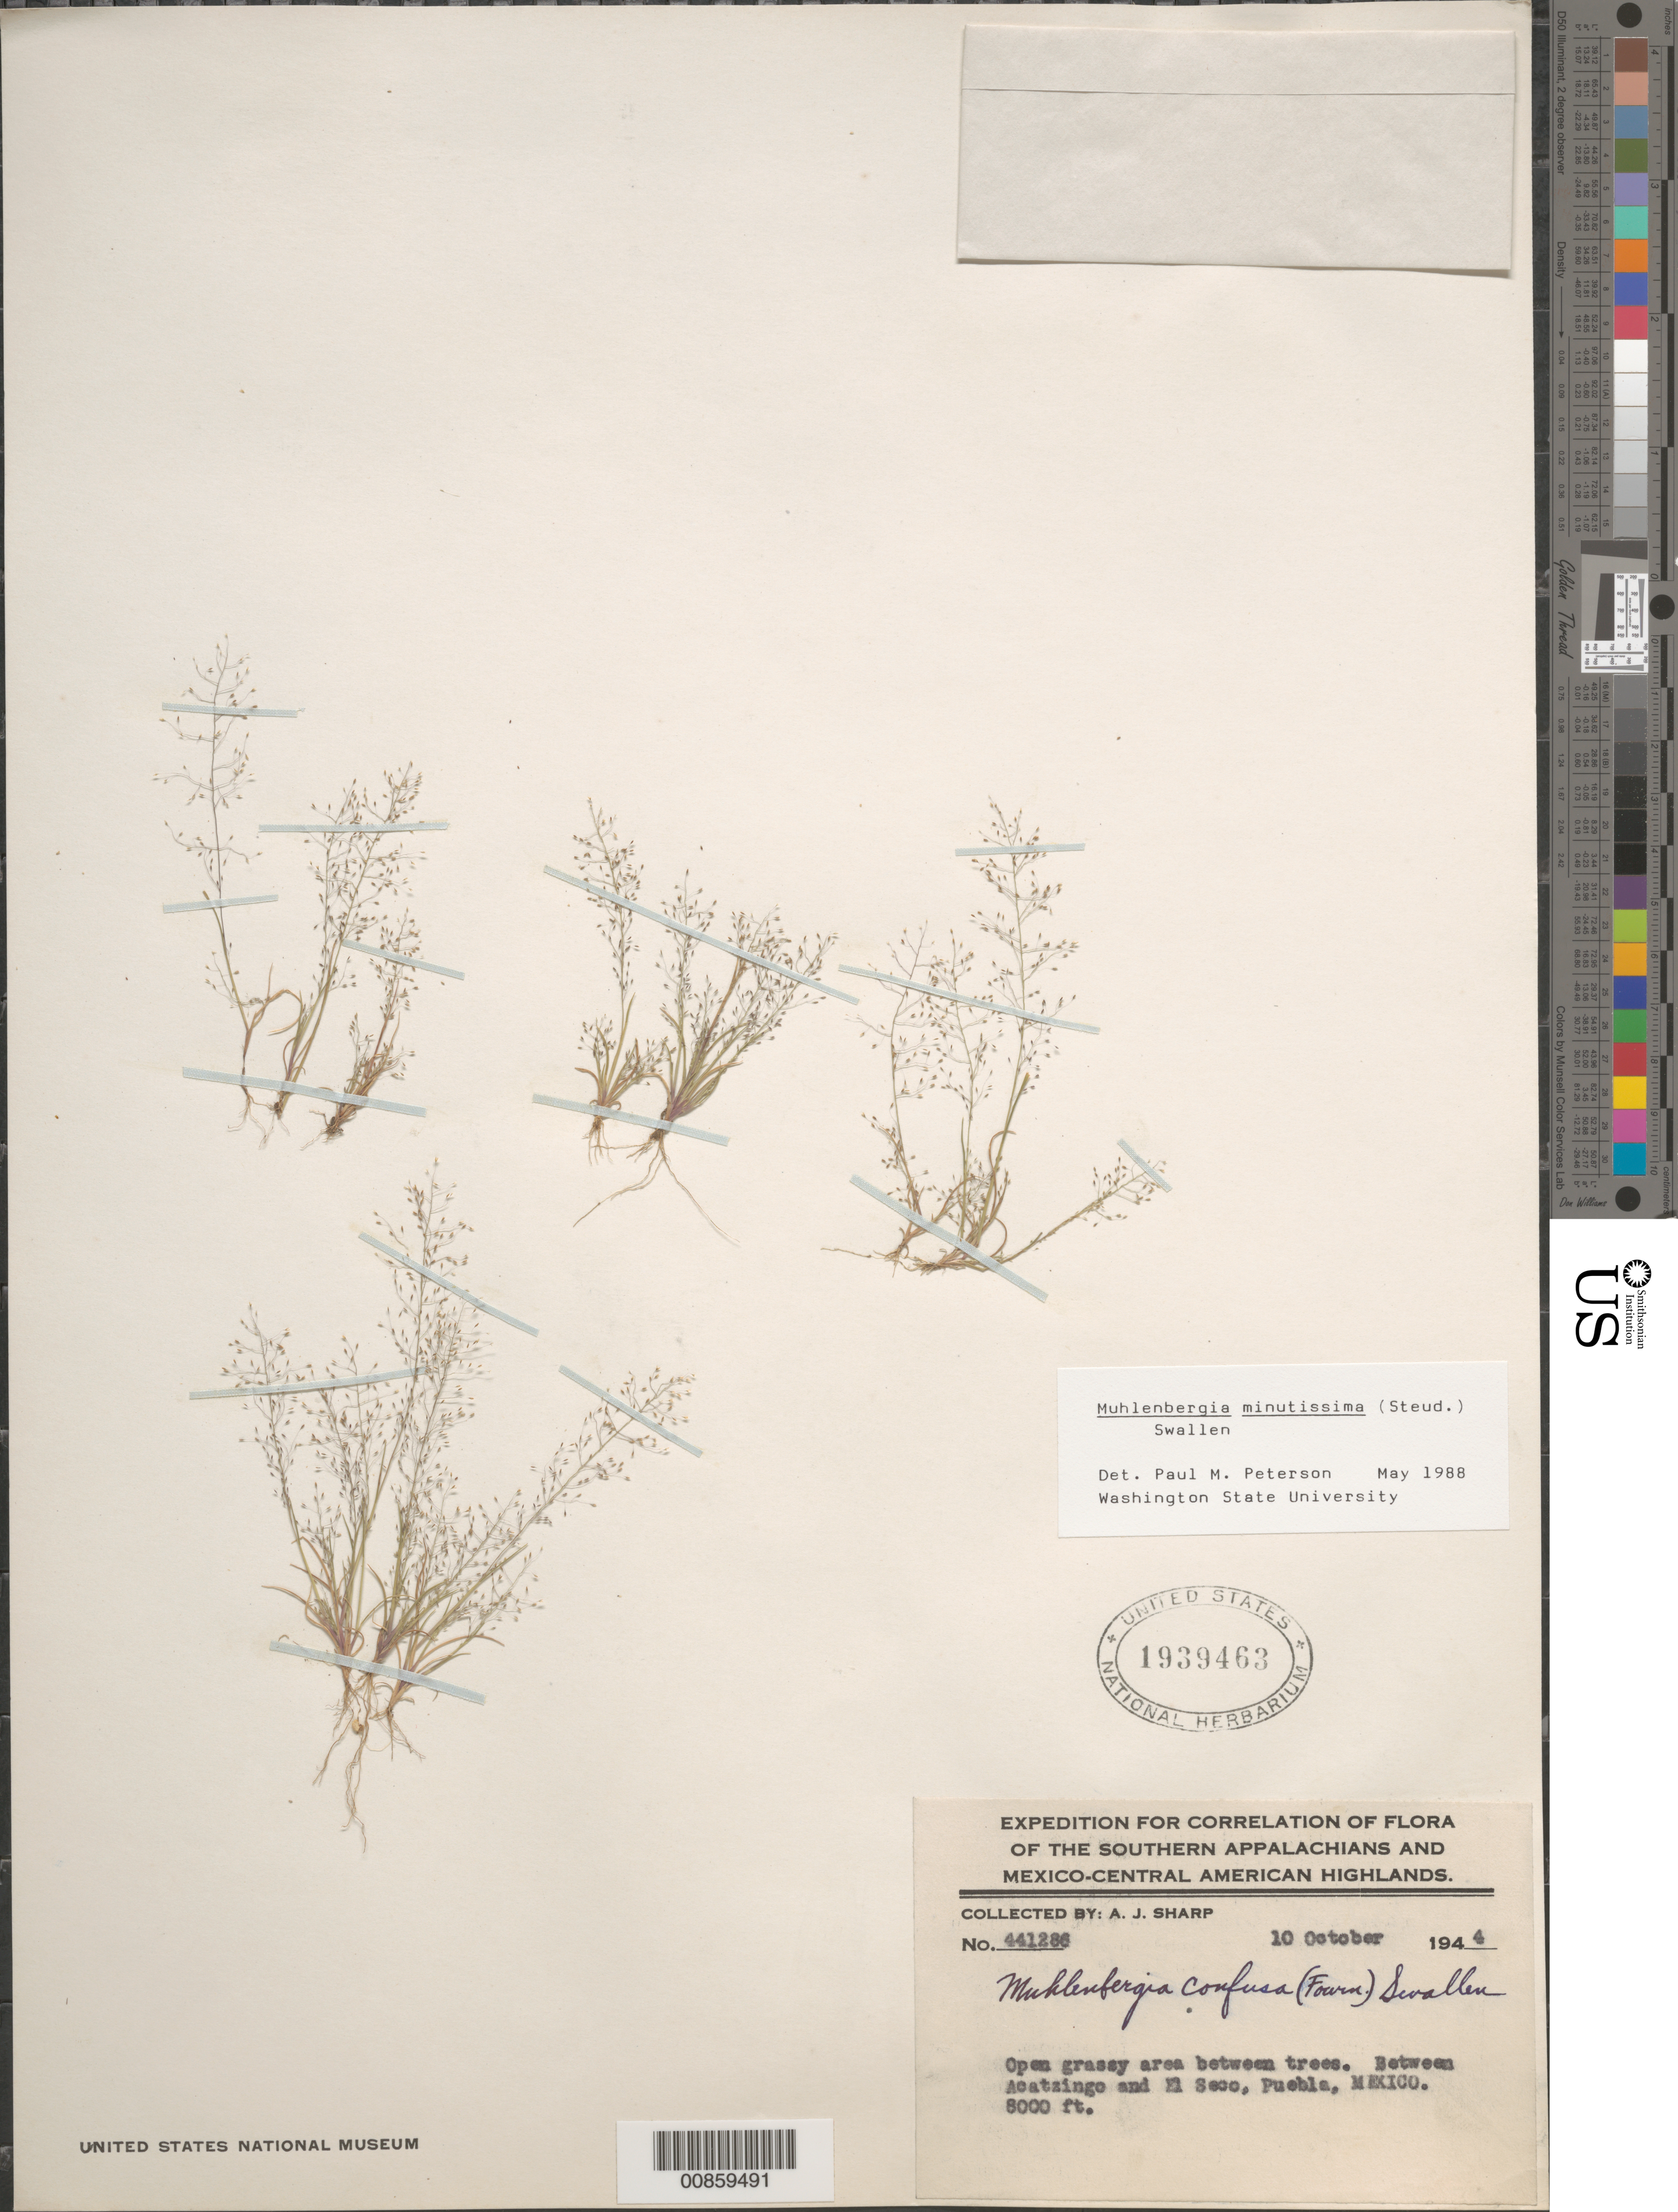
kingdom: Plantae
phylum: Tracheophyta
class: Liliopsida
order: Poales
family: Poaceae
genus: Muhlenbergia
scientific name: Muhlenbergia minutissima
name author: (Steud.) Swallen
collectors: A. J. Sharp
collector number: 441286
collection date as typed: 10 Oct 1944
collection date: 1944-10-10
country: Mexico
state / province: Puebla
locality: Between Acatzingan and El Seco, Pue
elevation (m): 2438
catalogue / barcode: US 1939463